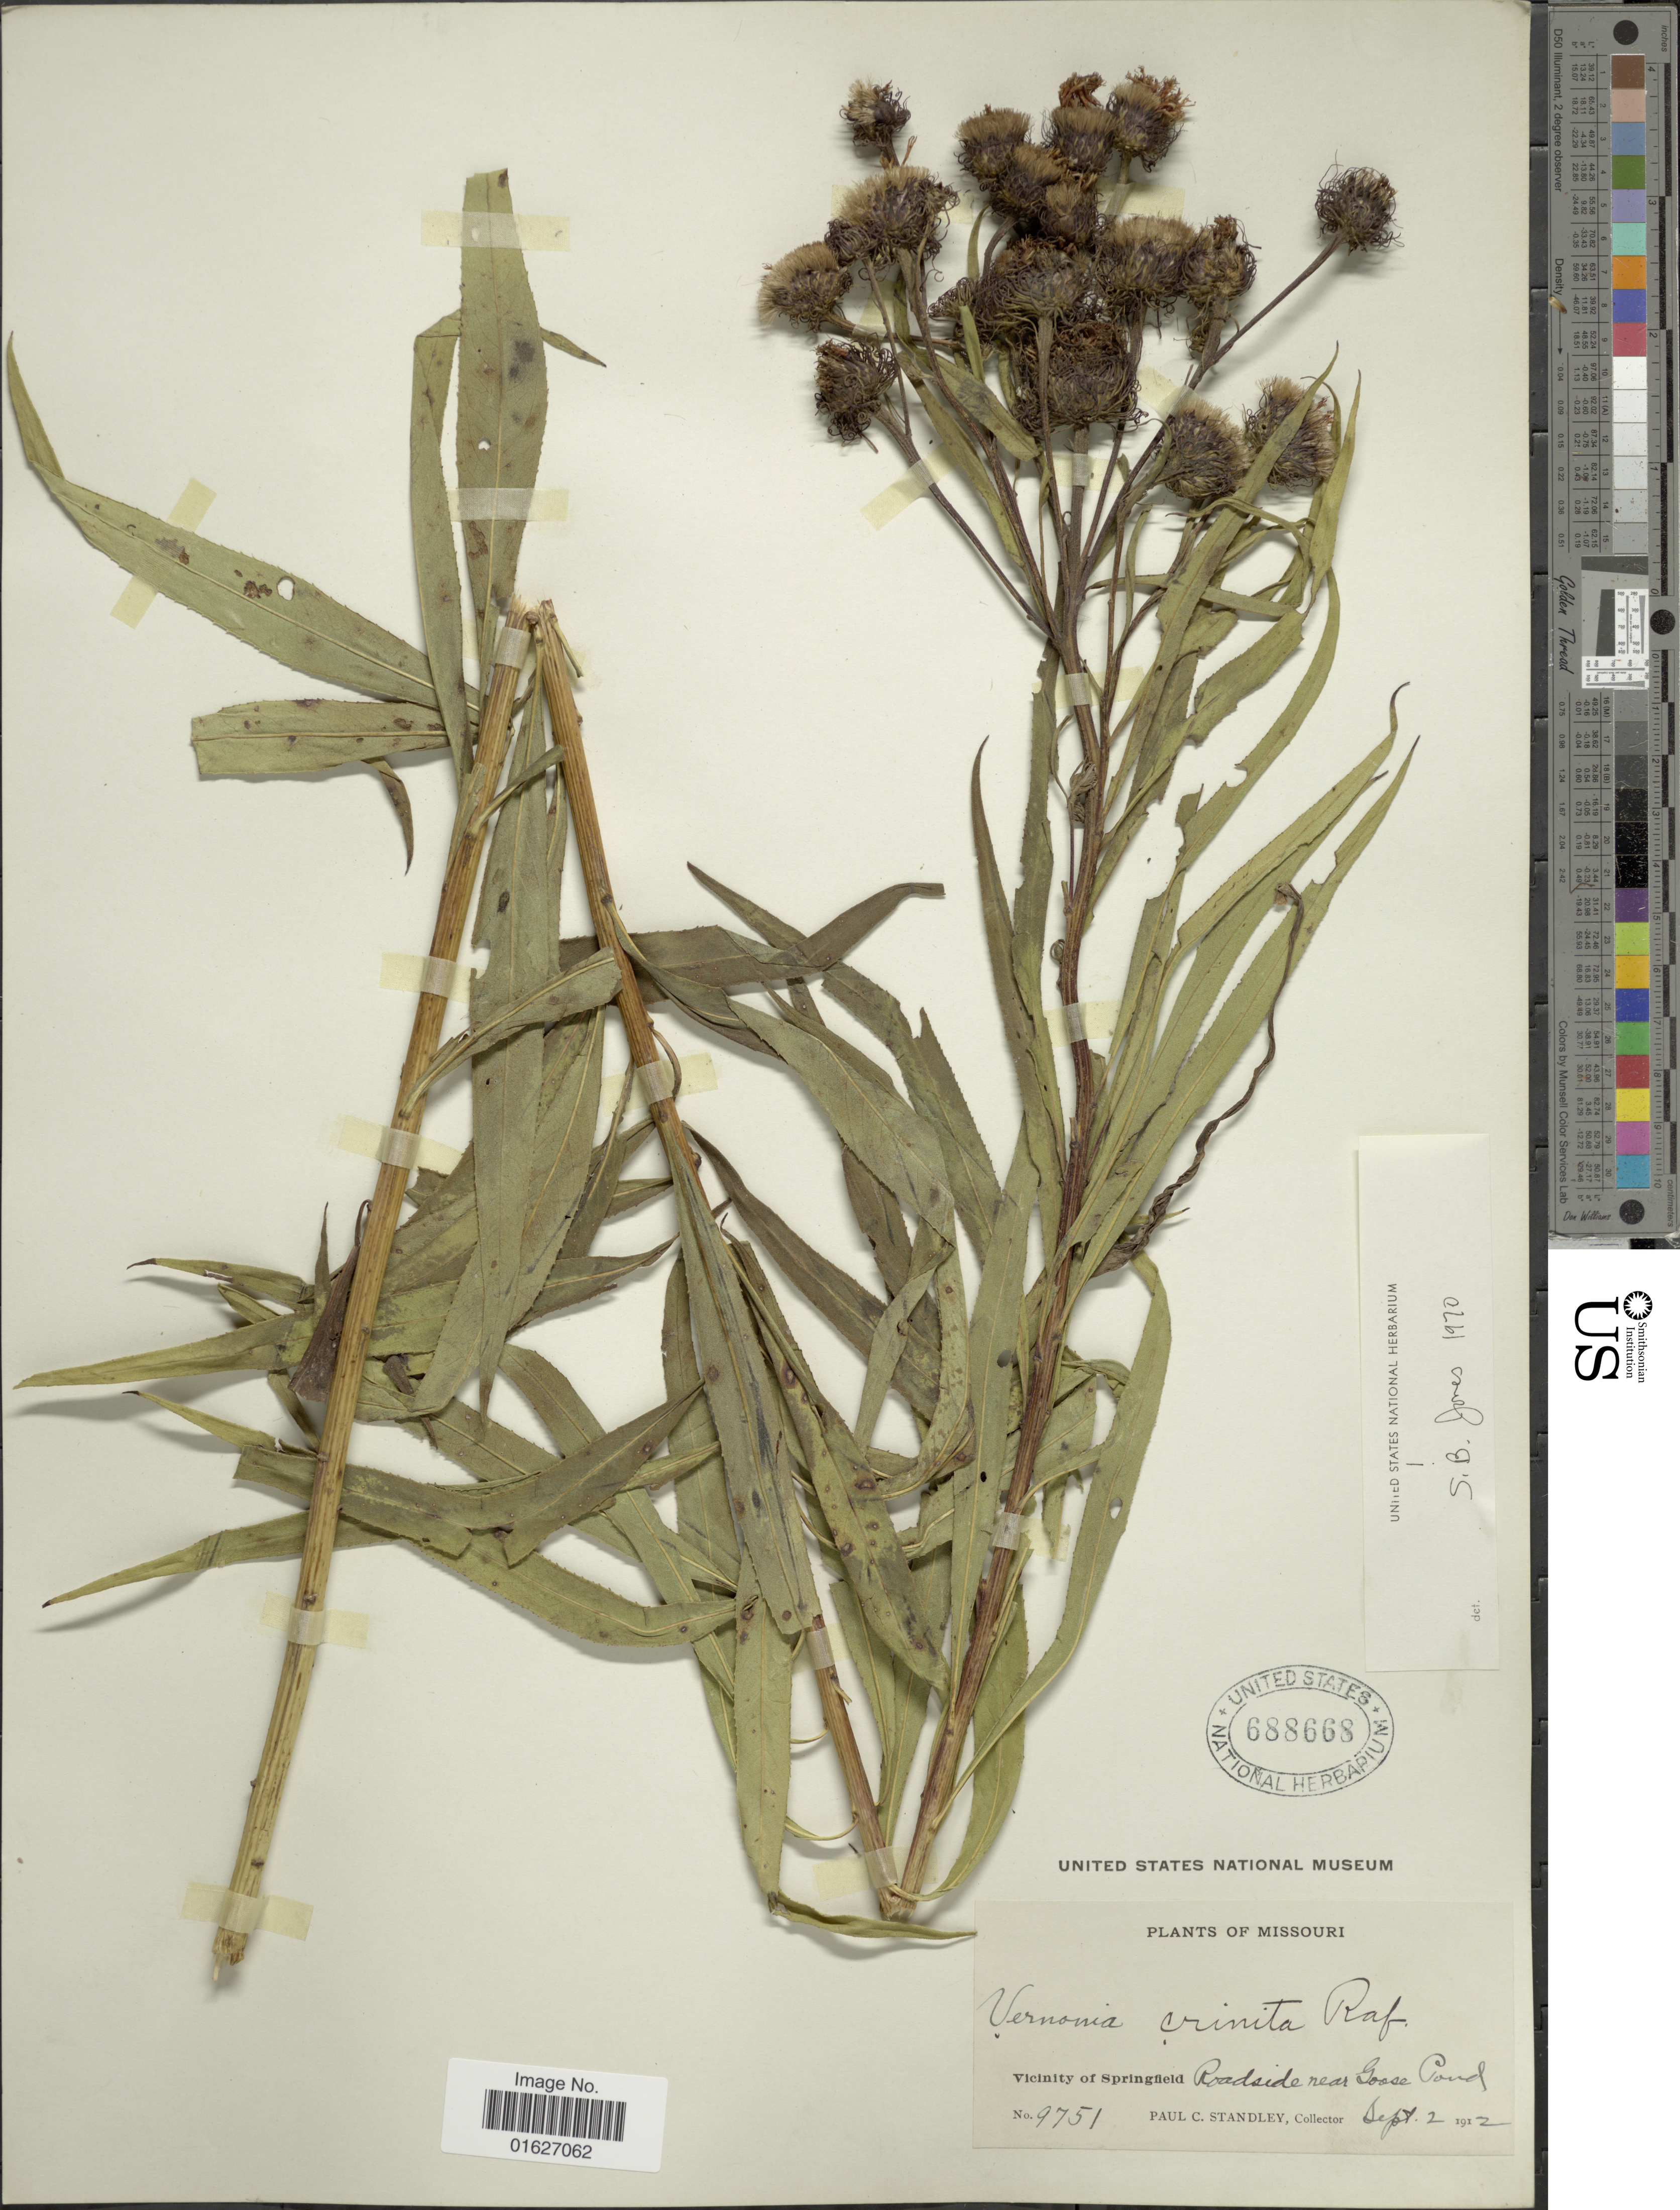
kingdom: Plantae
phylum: Tracheophyta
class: Magnoliopsida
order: Asterales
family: Asteraceae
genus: Vernonia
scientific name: Vernonia arkansana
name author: DC.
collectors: P. C. Standley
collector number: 9751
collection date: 1912-09-02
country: United States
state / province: Missouri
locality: Vicinity of Springfield, roadside near Goose Pond.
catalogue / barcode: US 688668